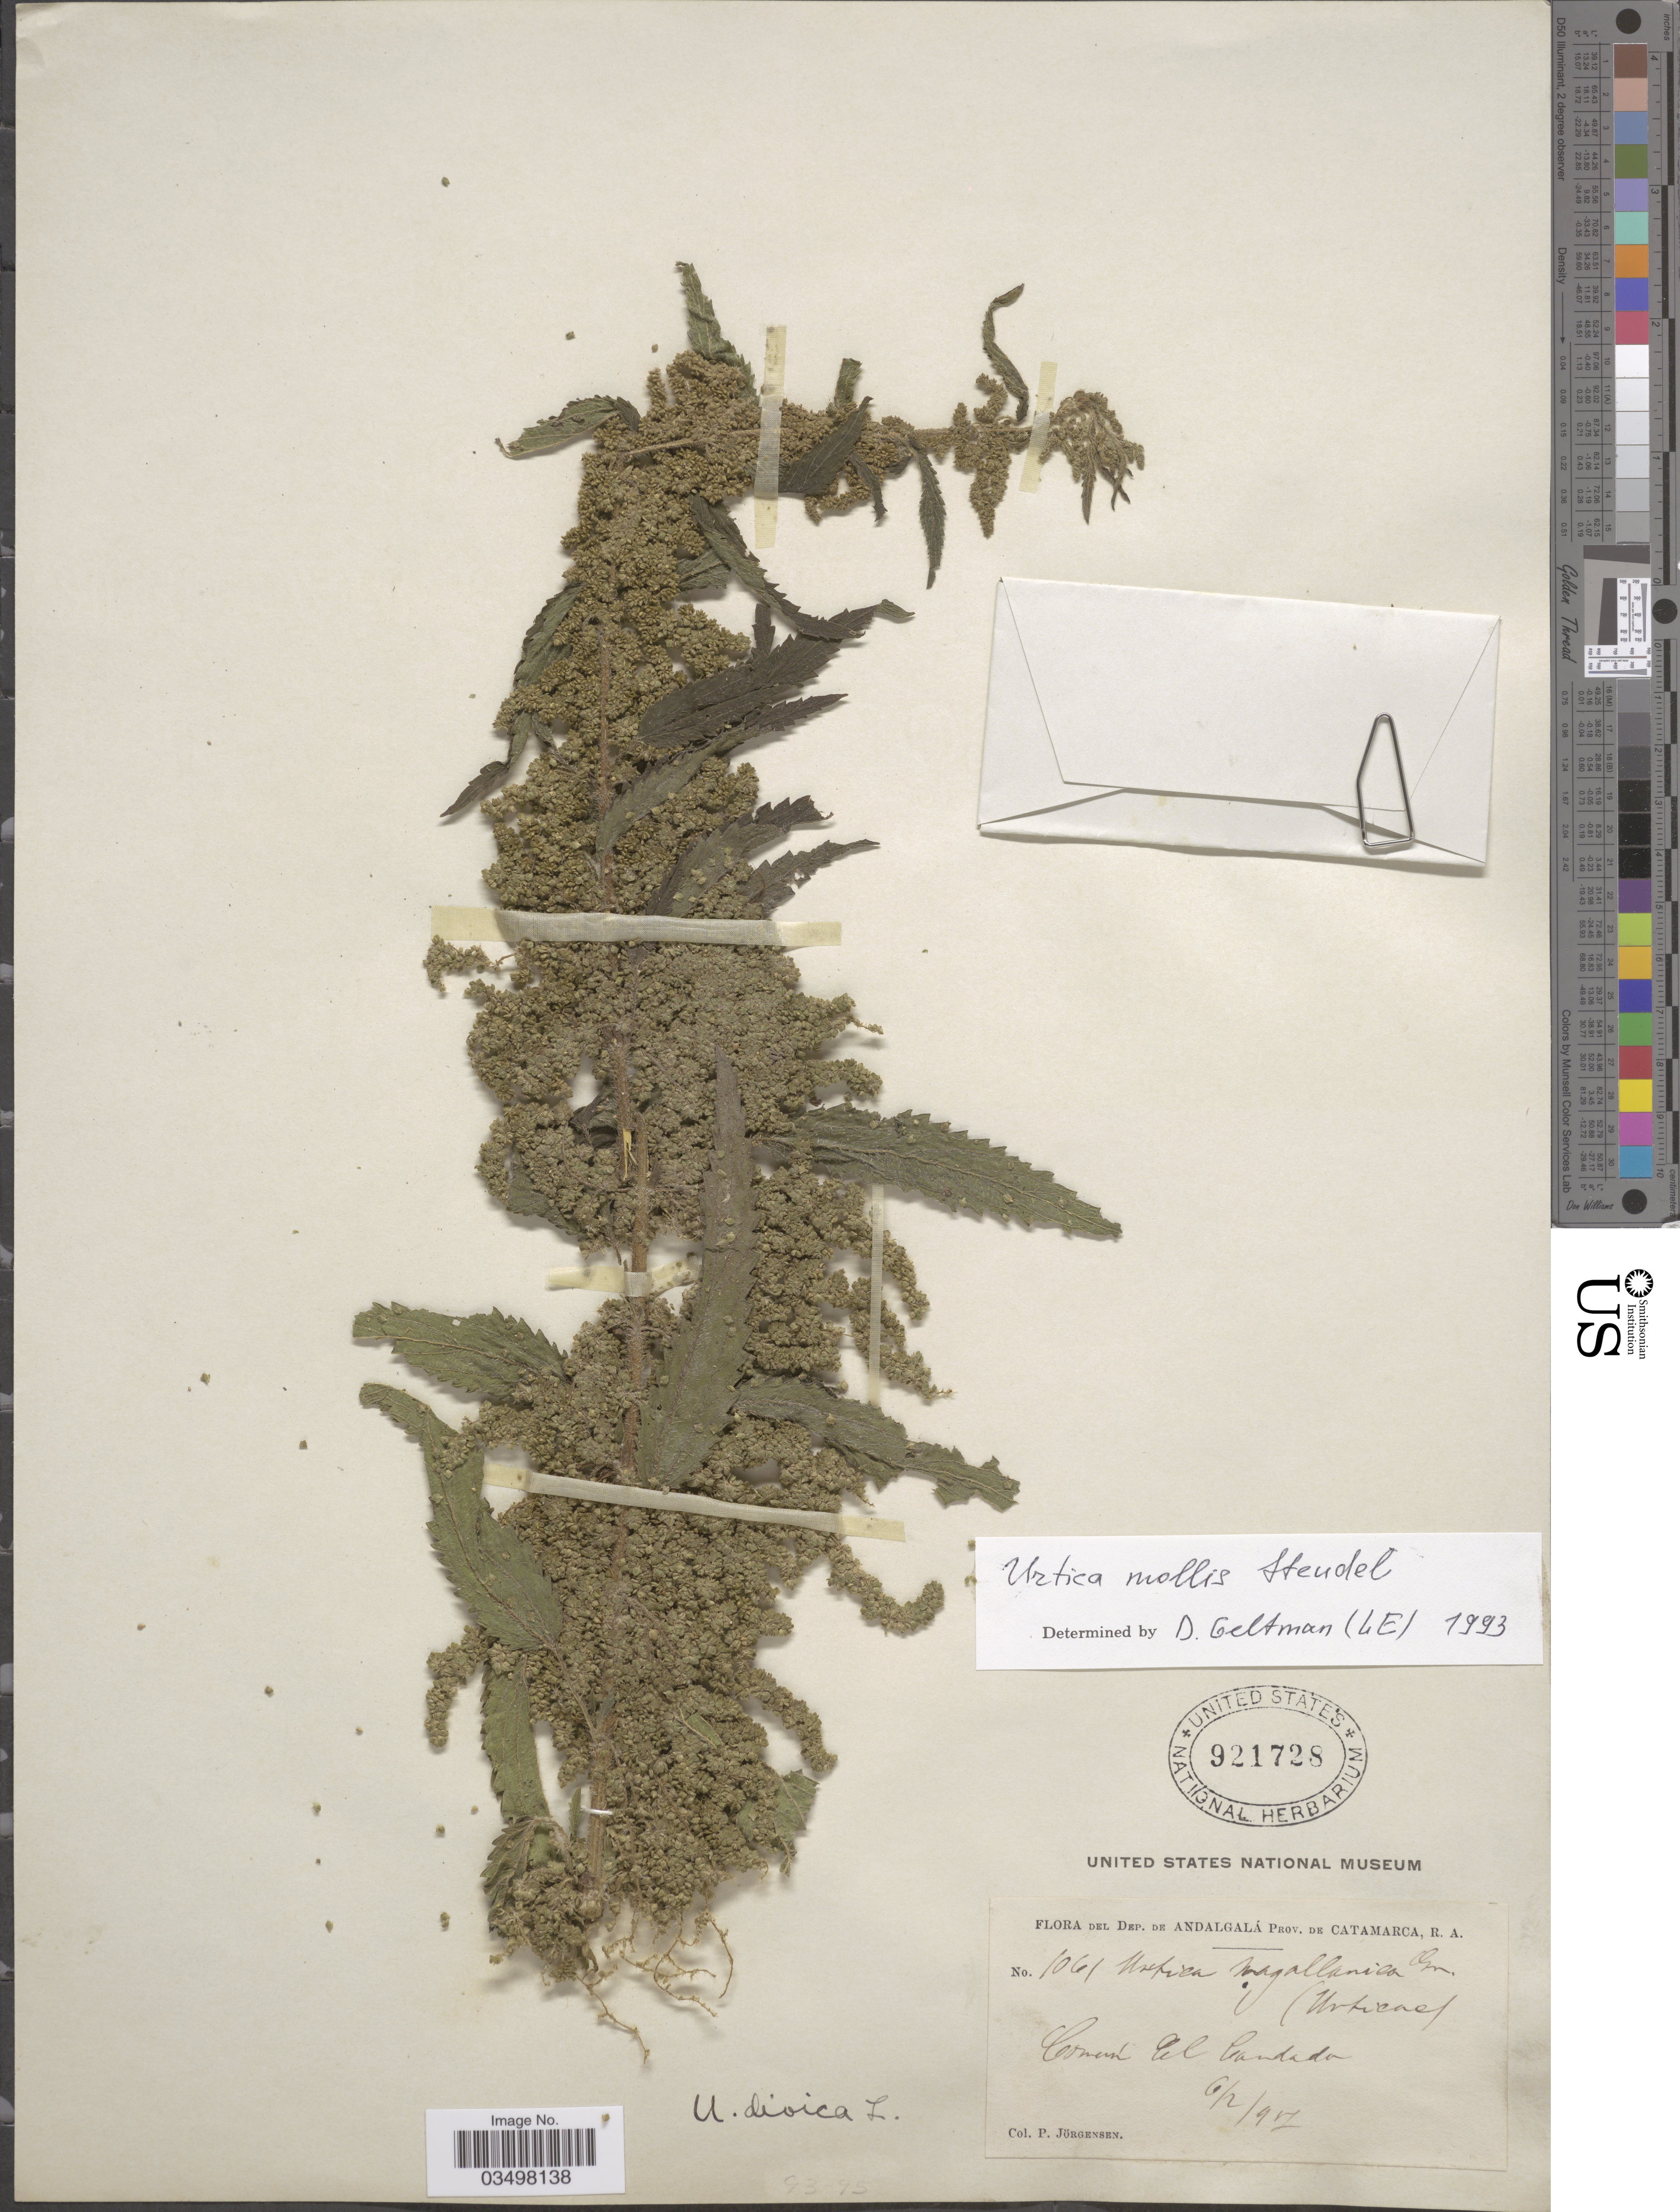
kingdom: Plantae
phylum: Tracheophyta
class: Magnoliopsida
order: Rosales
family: Urticaceae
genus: Urtica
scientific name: Urtica mollis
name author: Steud.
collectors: P. Jörgensen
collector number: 1061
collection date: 1917-02-06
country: Argentina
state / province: Catamarca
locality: Dep. de Andalgalá. Común El Condada*.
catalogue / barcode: US 921728